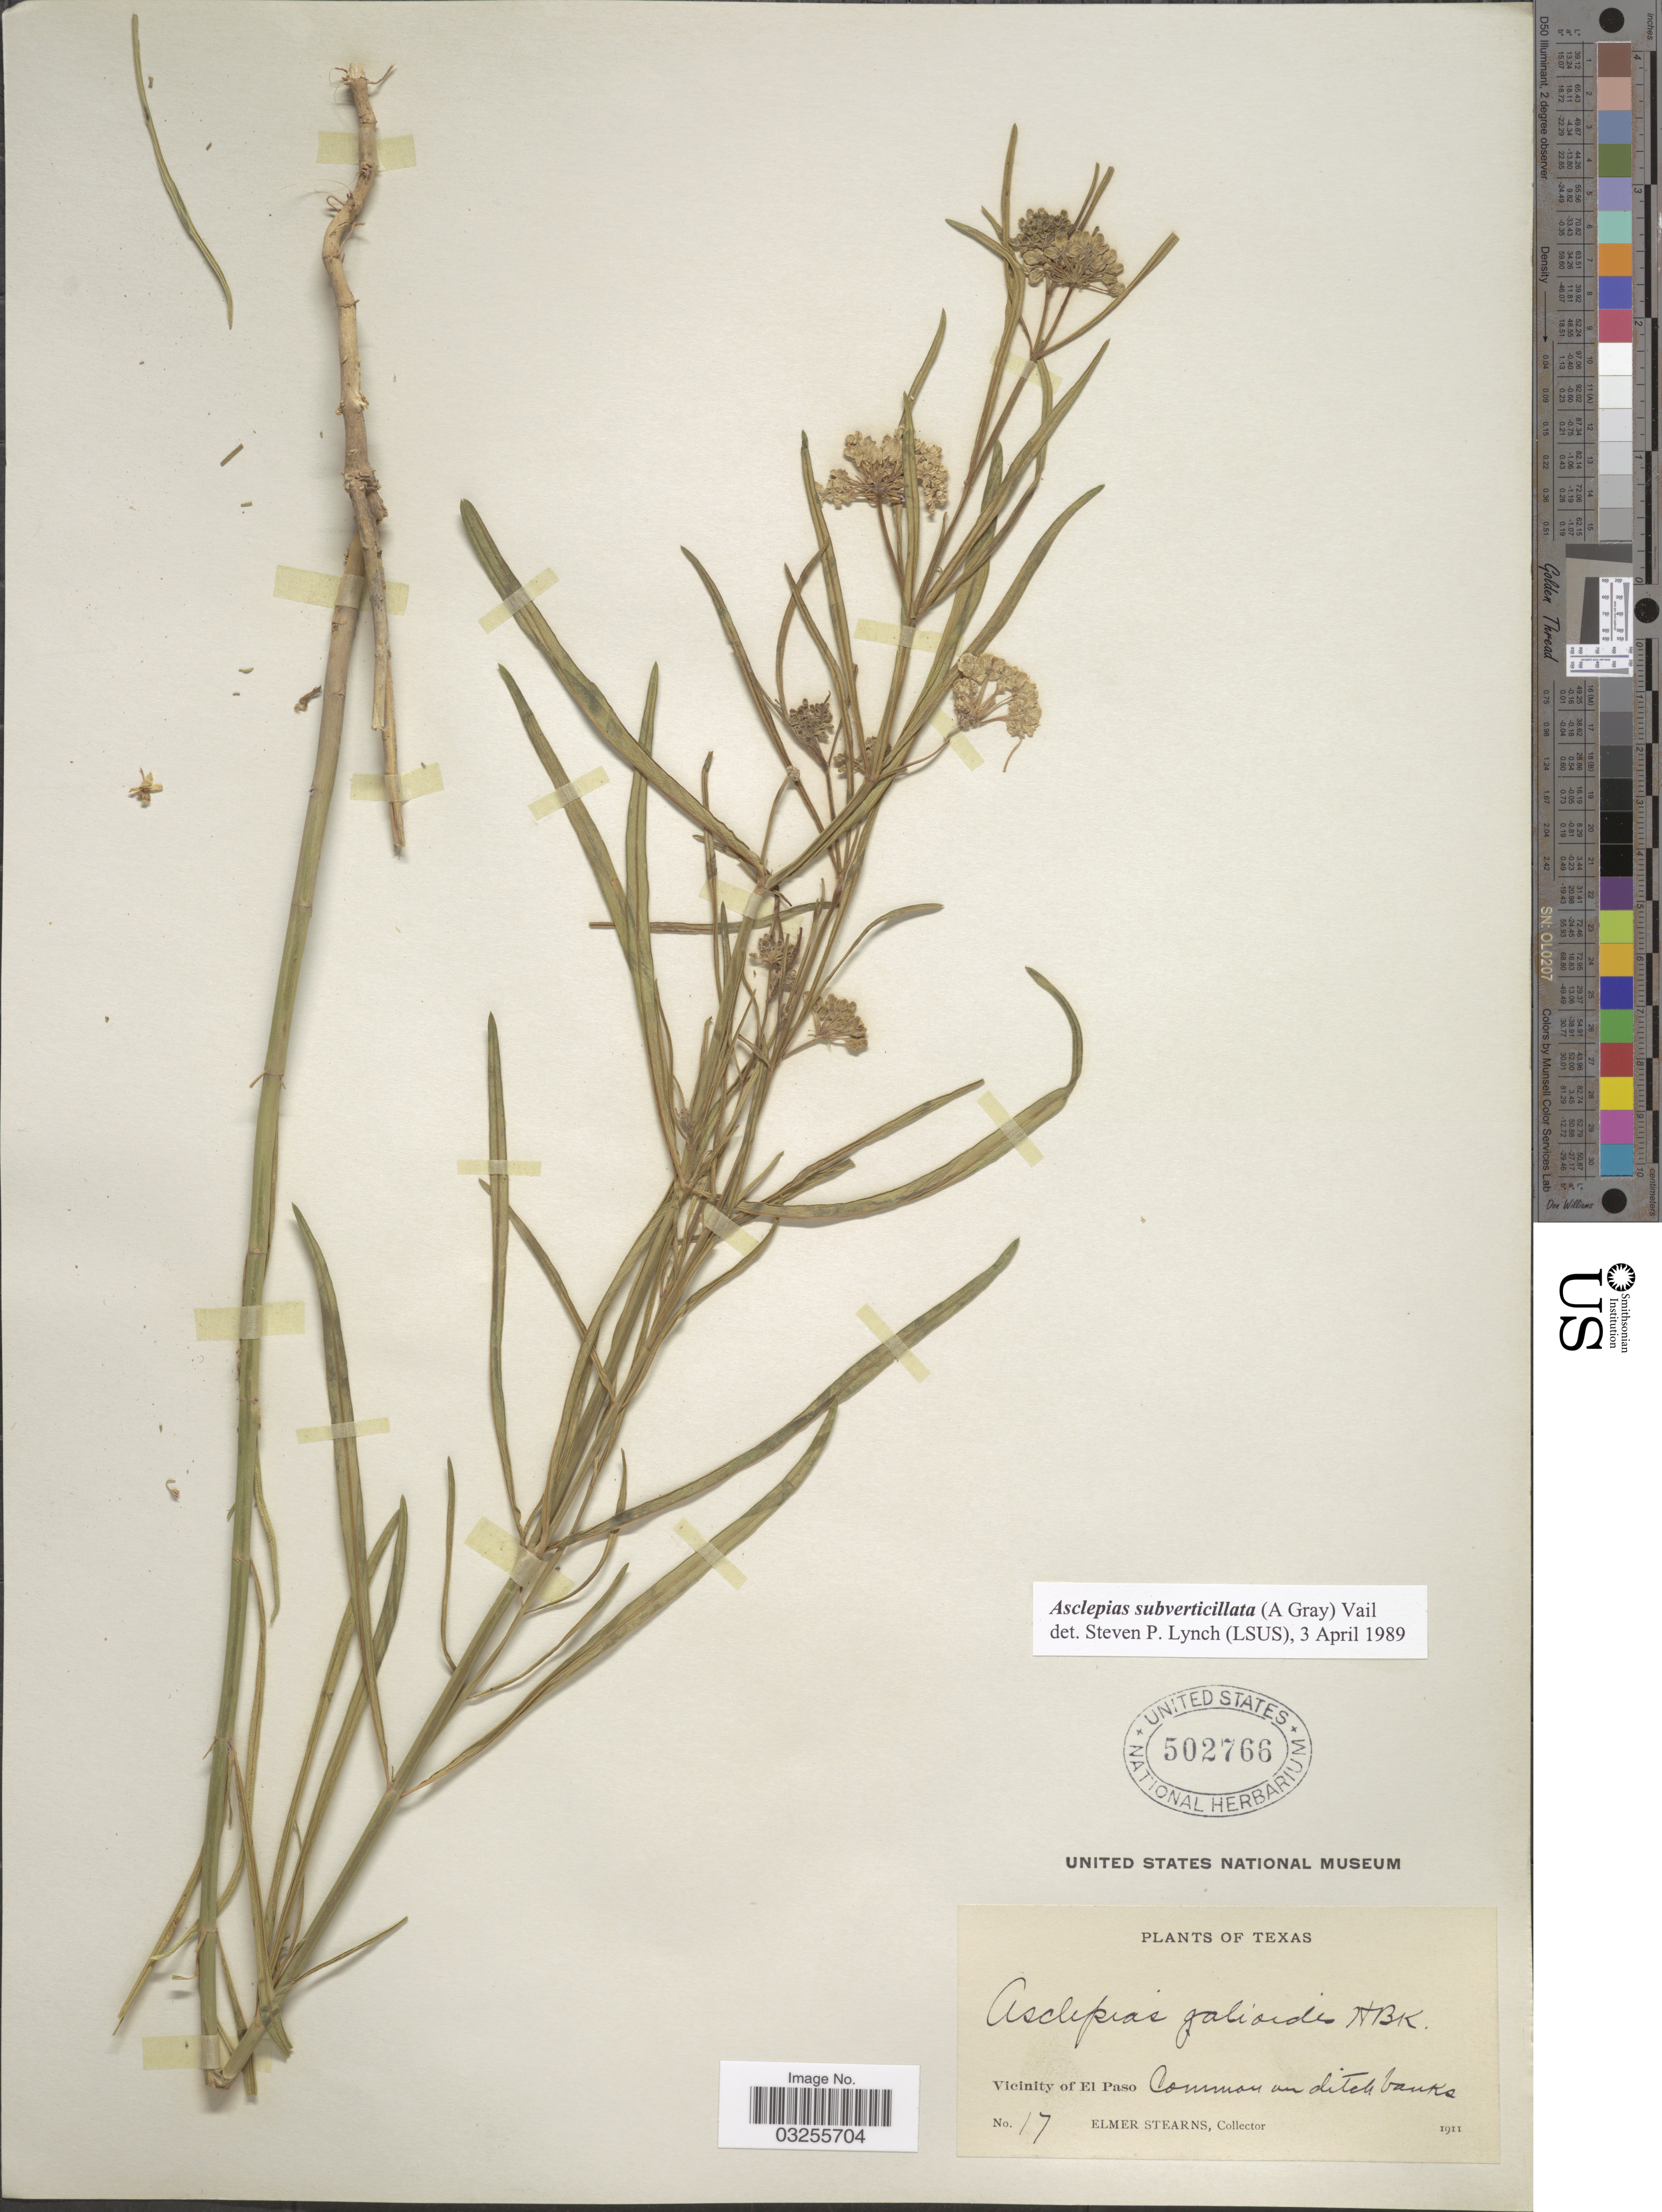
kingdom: Plantae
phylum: Tracheophyta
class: Magnoliopsida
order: Gentianales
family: Apocynaceae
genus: Asclepias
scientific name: Asclepias subverticillata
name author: (A. Gray) Vail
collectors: E. Stearns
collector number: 17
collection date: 1911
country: United States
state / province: Texas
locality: Vicinity of El Paso. Common on ditch banks.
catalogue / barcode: US 502766